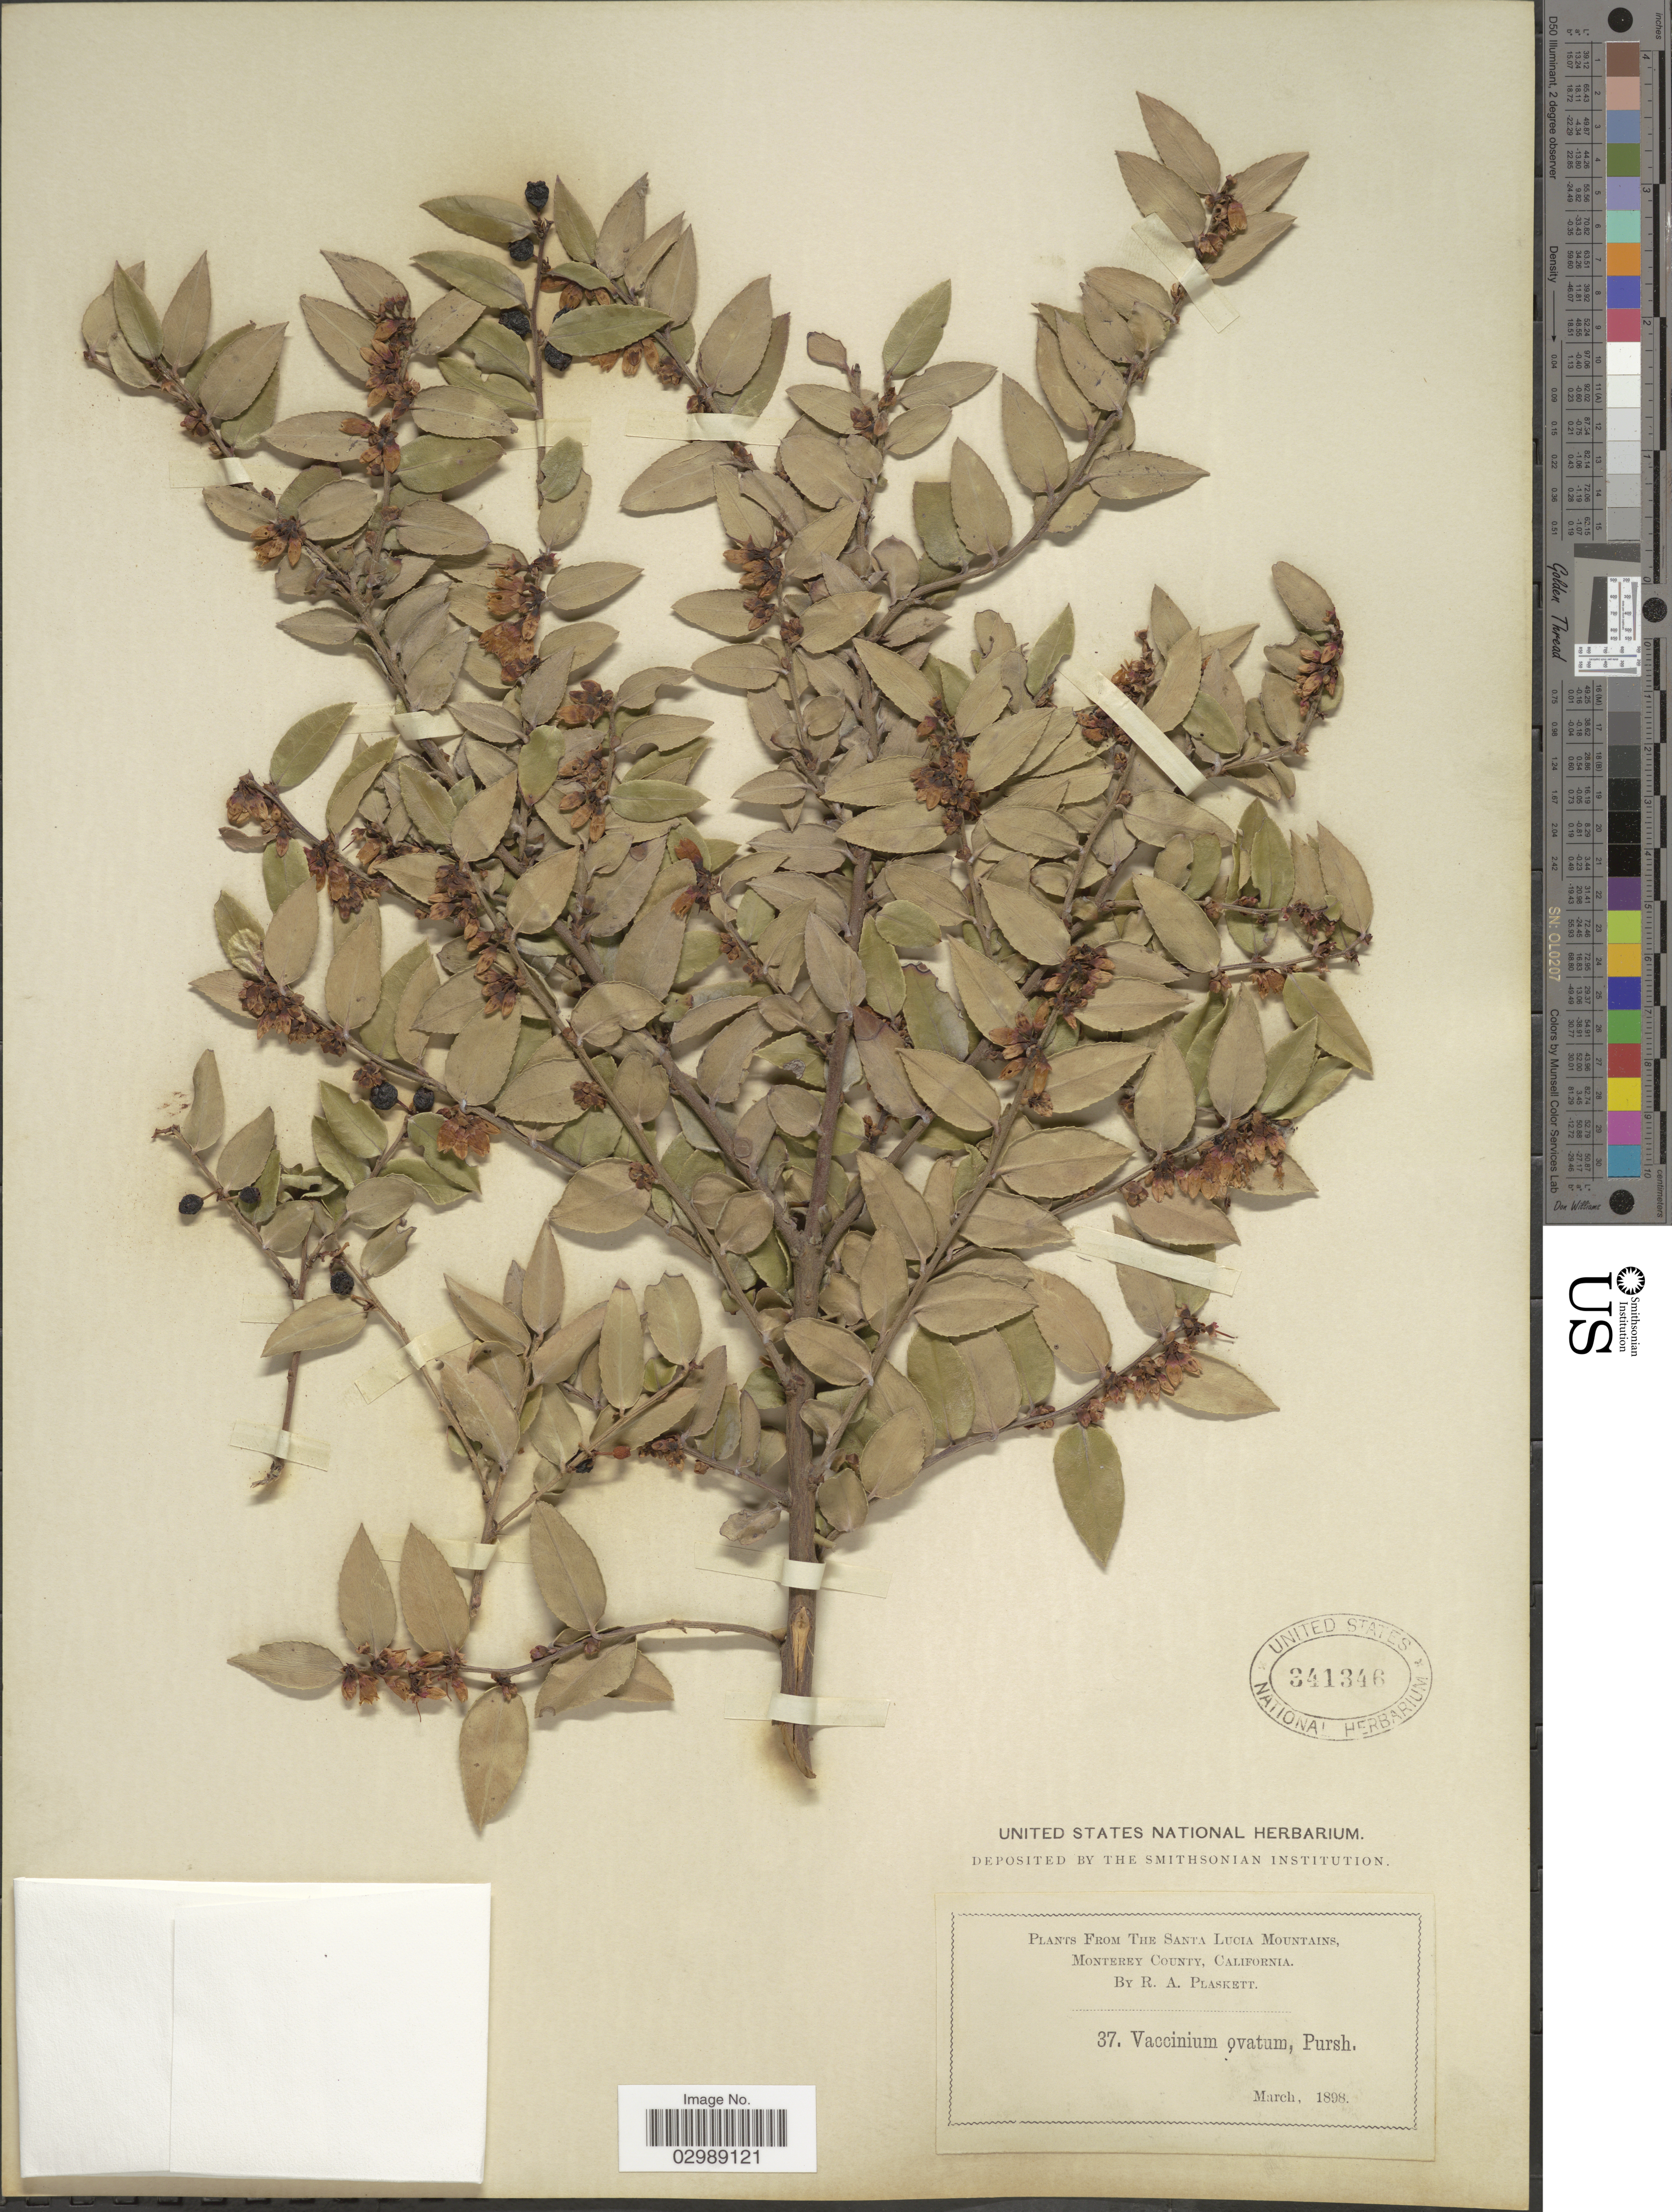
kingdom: Plantae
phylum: Tracheophyta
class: Magnoliopsida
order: Ericales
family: Ericaceae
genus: Vaccinium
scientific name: Vaccinium ovatum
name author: Pursh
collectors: R. Plaskett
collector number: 37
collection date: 1898-03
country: United States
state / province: California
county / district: Monterey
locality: The Santa Lucia Mountains. Monterey County.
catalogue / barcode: US 341346